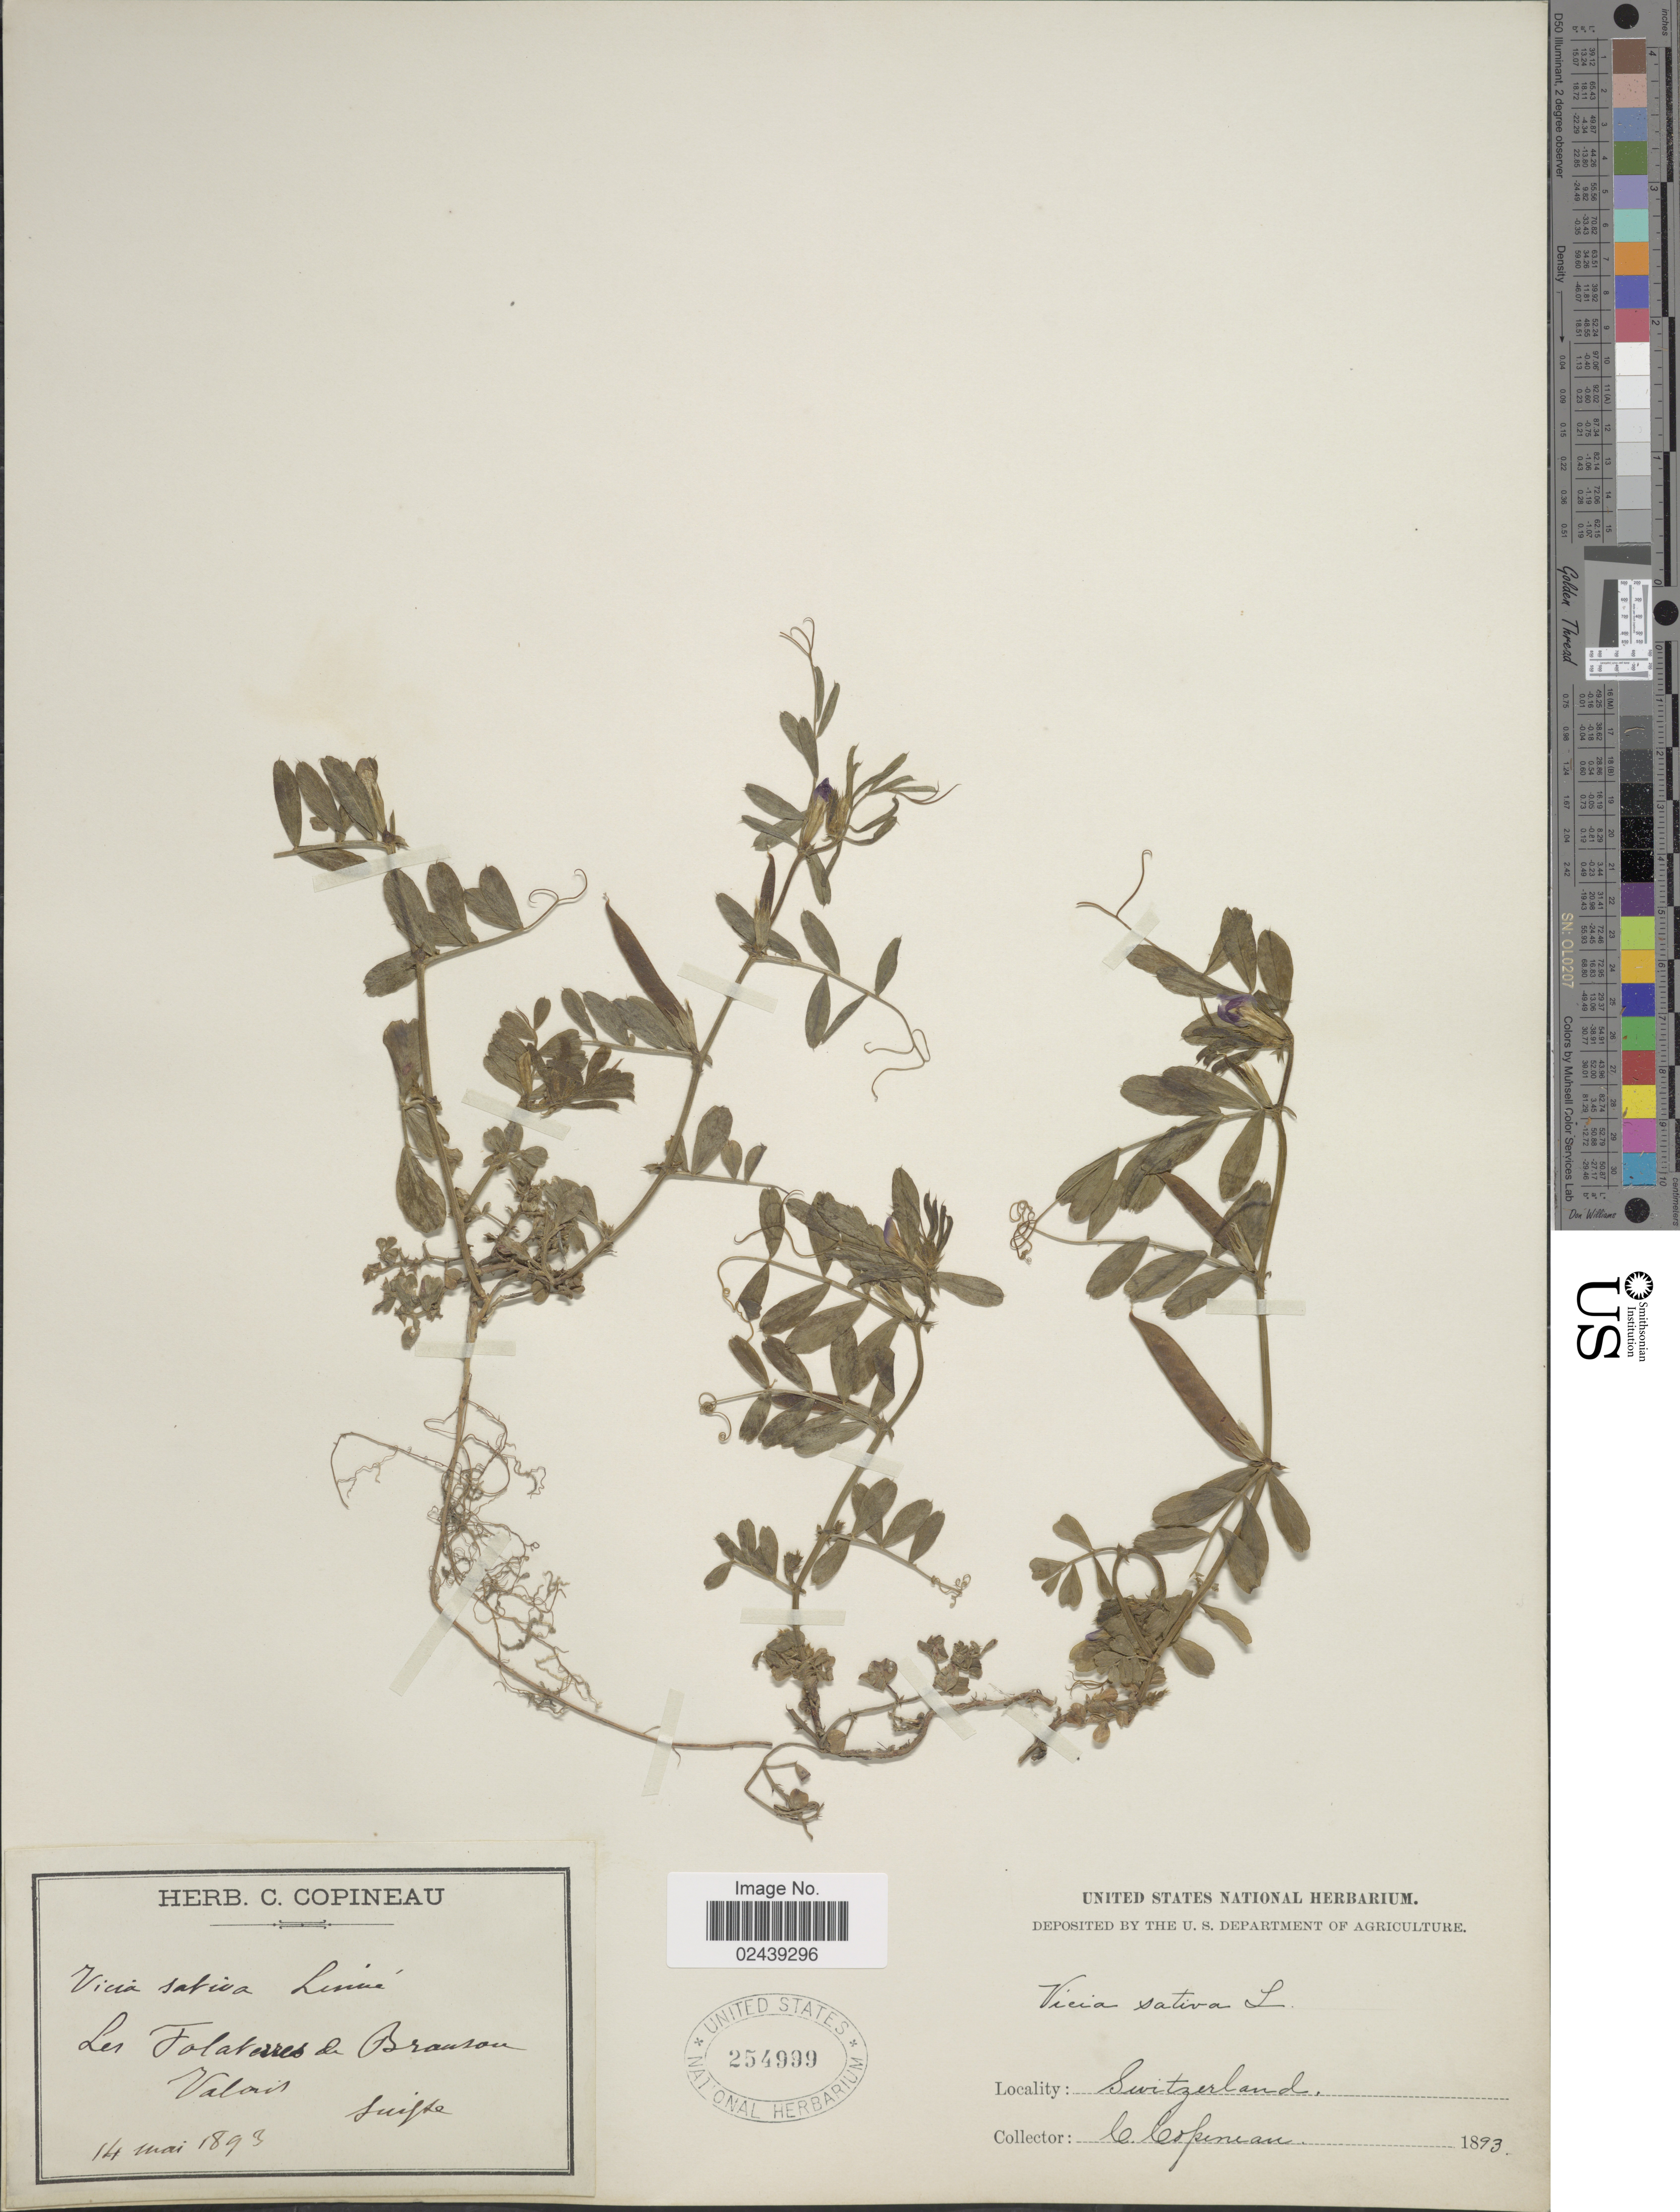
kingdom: Plantae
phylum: Tracheophyta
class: Magnoliopsida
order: Fabales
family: Fabaceae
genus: Vicia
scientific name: Vicia sativa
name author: L.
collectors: C. Copineau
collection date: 1893-05-14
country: Switzerland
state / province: Valais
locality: Les Folaterres de Branson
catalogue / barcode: US 254999